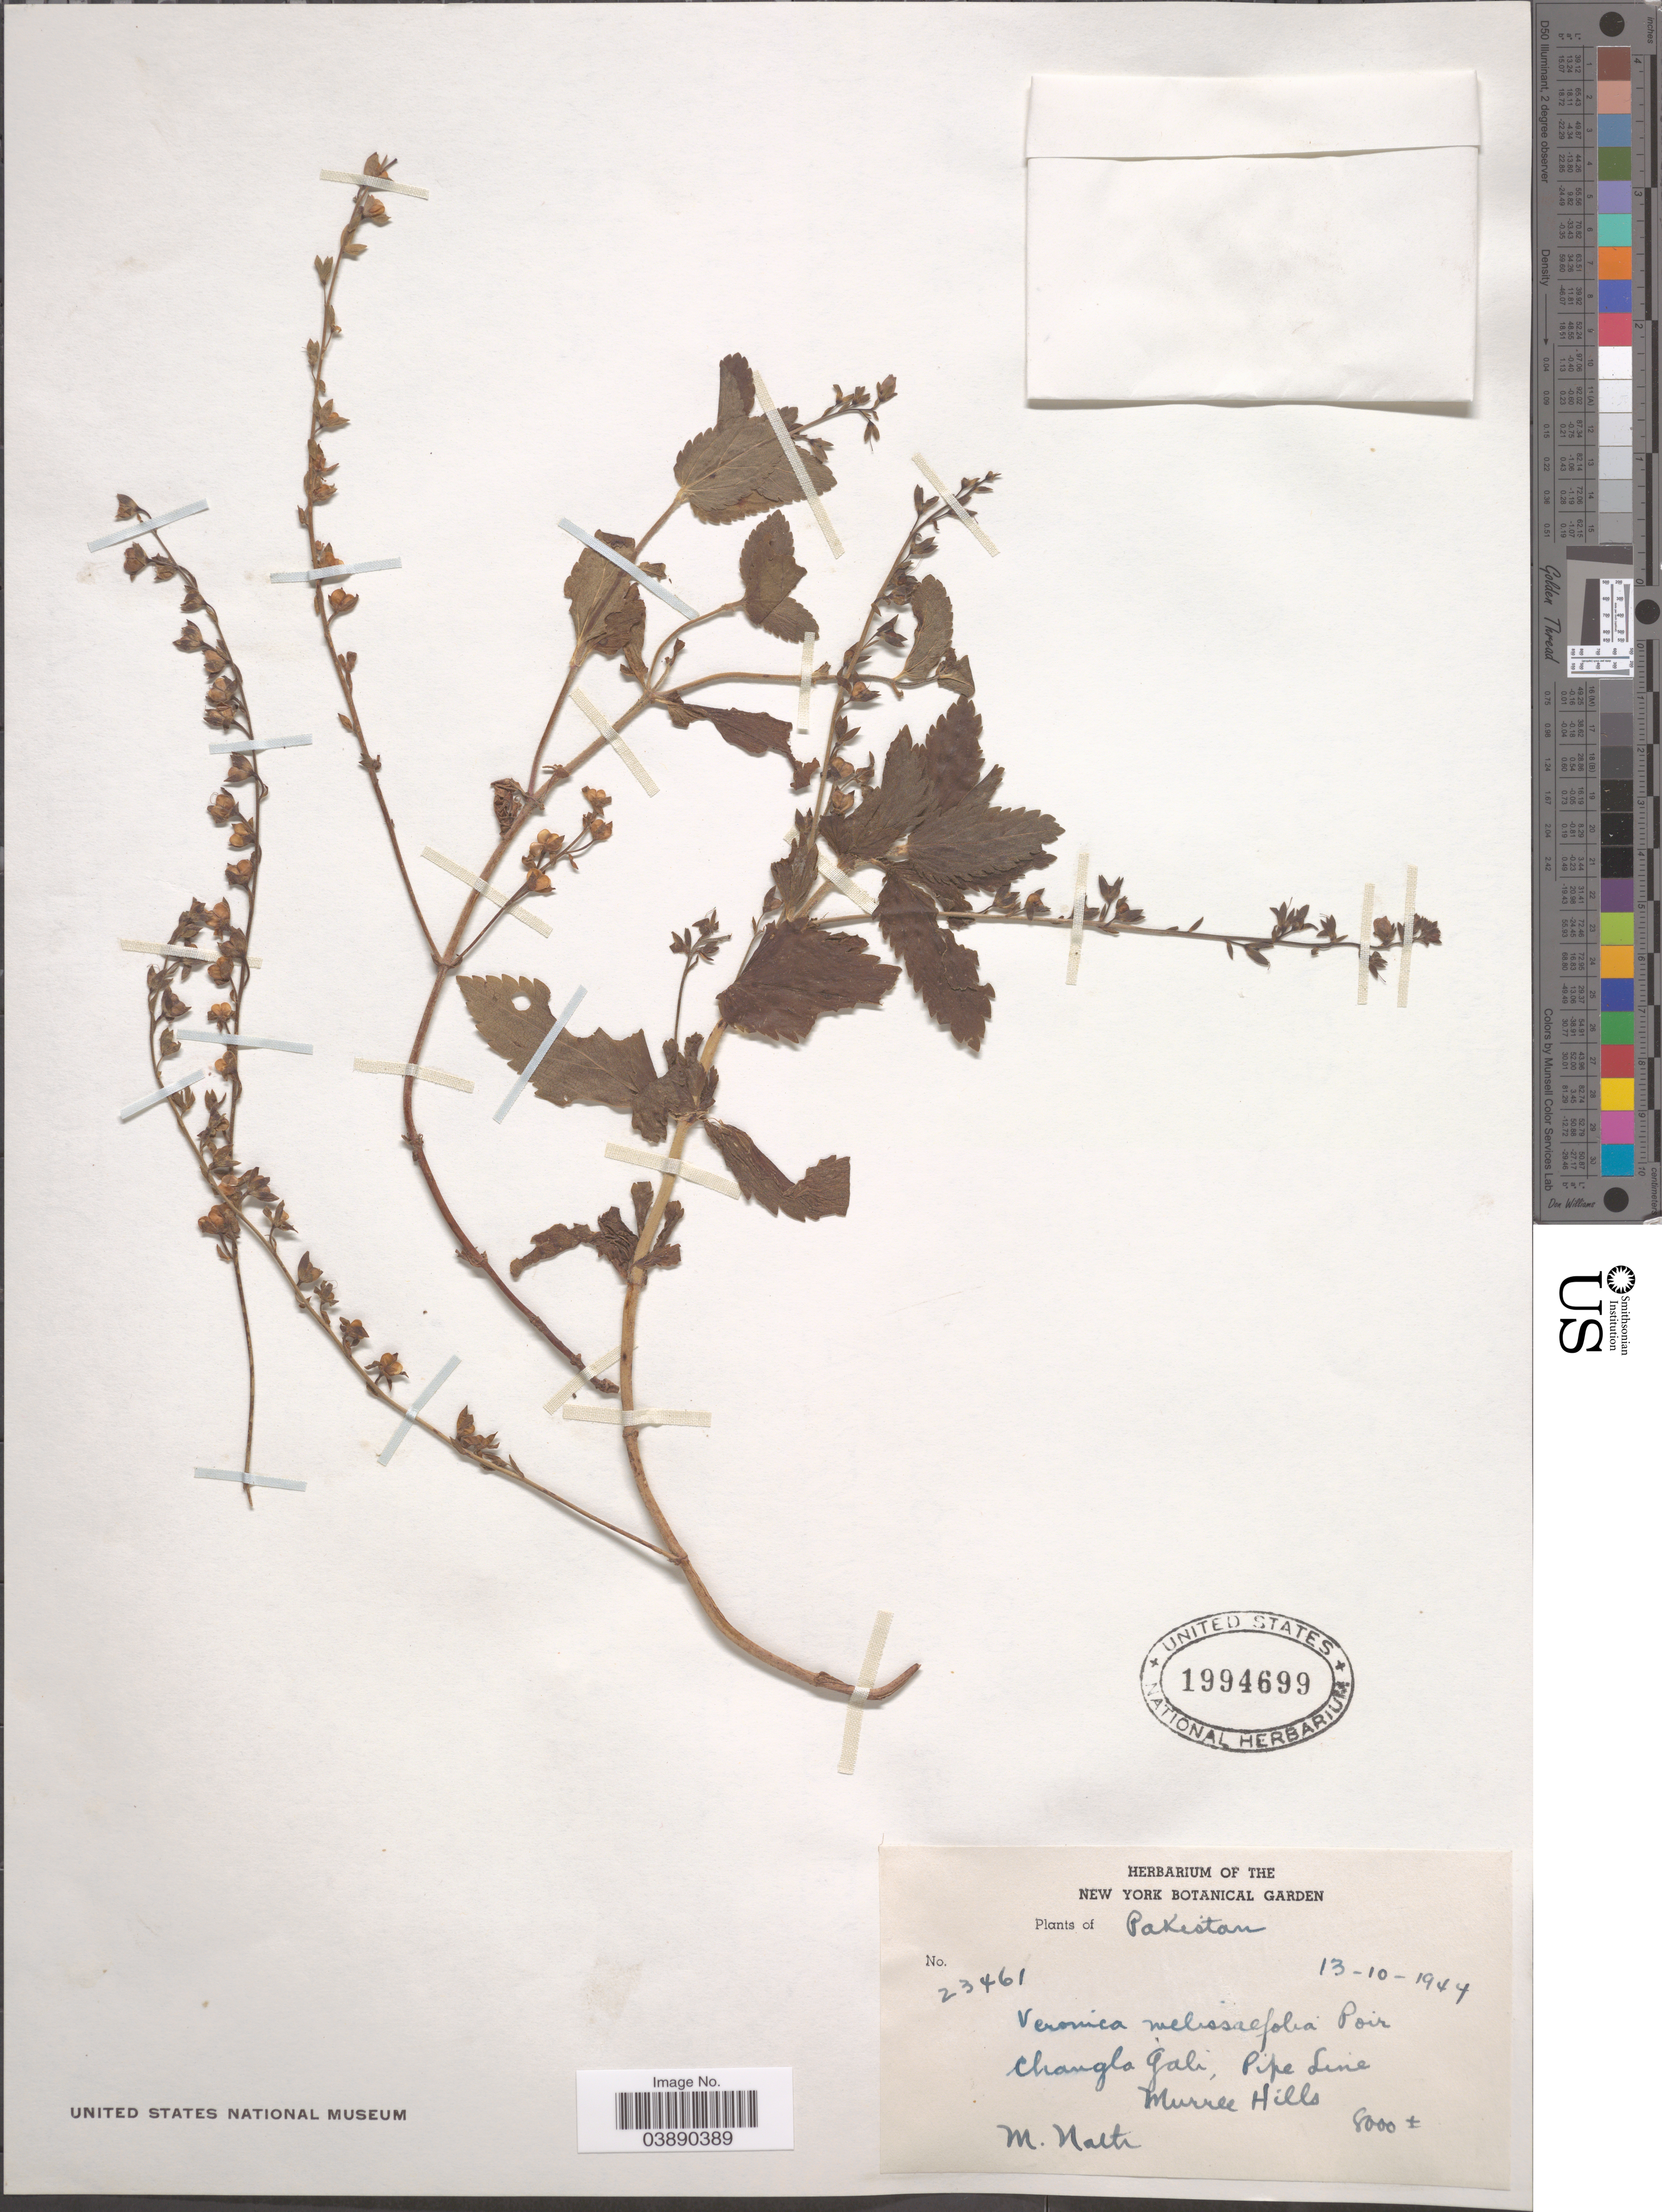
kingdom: Plantae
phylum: Tracheophyta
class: Magnoliopsida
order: Lamiales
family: Plantaginaceae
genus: Veronica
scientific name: Veronica laxa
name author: Benth.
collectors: M. Nath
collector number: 23461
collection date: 1944-10-13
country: Pakistan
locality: Changla Gali, Pipe Line, Murree Hills.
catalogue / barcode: US 1994699